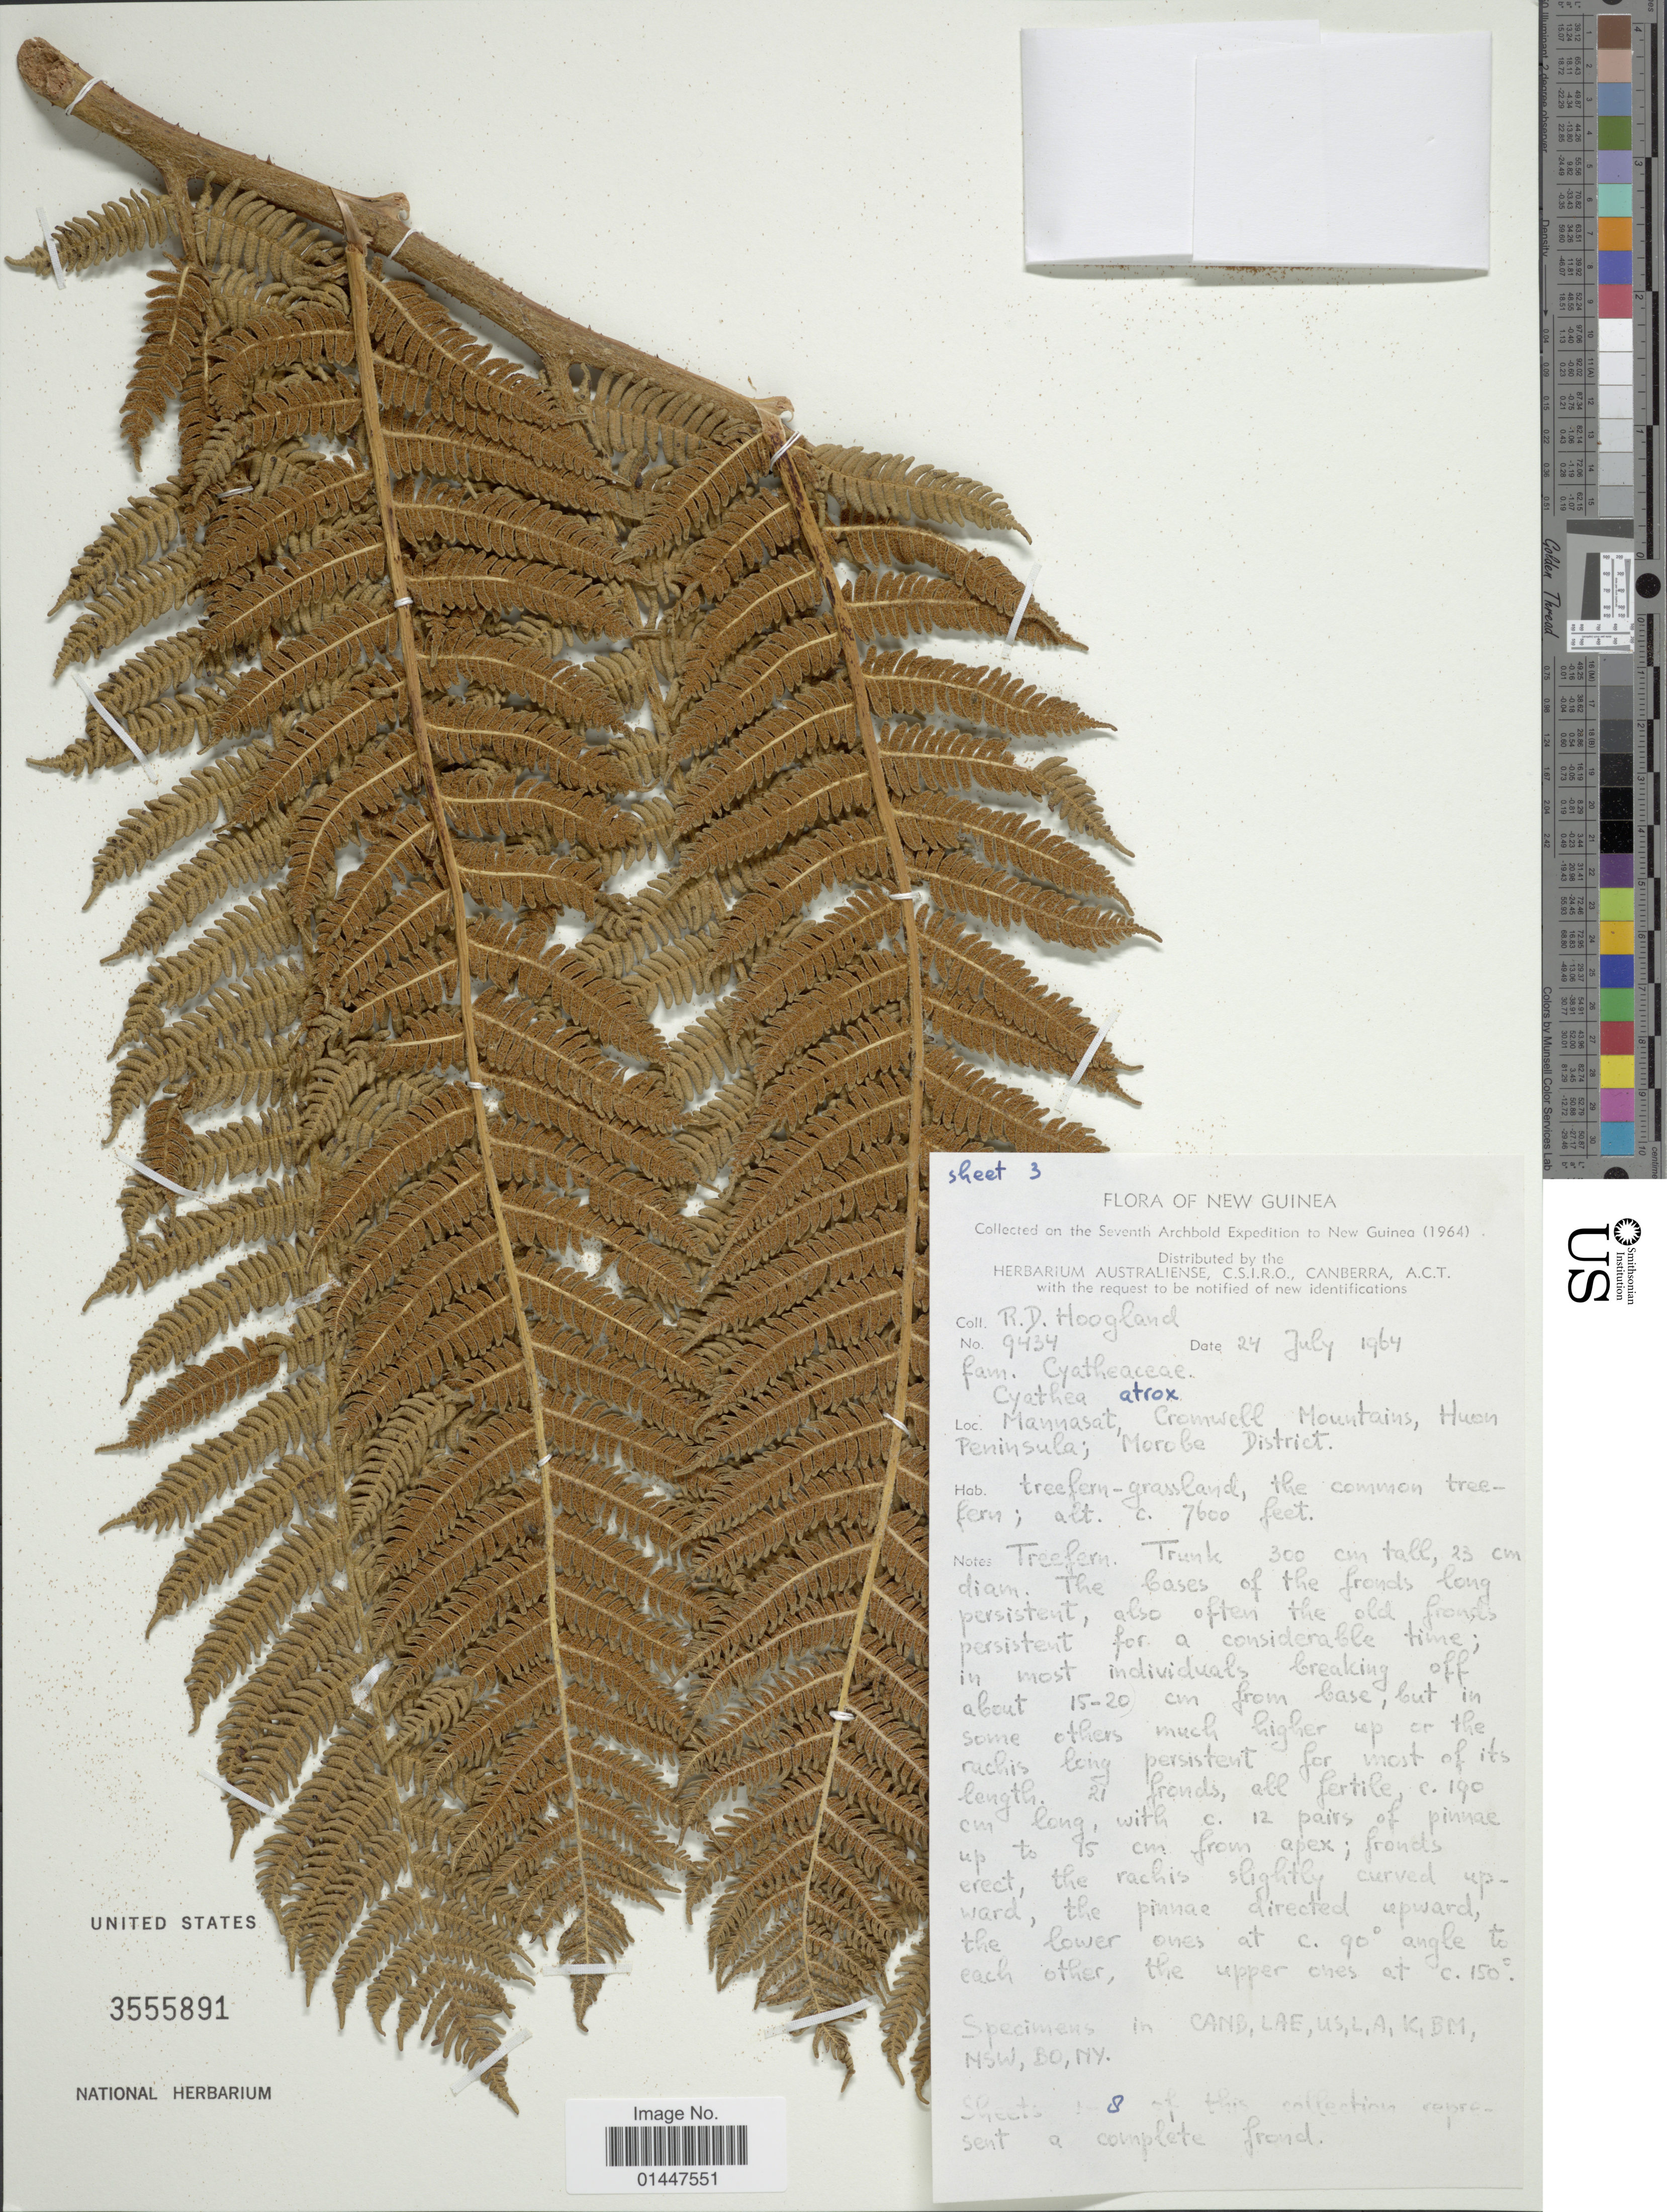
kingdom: Plantae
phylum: Tracheophyta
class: Polypodiopsida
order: Cyatheales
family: Cyatheaceae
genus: Sphaeropteris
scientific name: Sphaeropteris atrox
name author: (C. Chr.) R.M. Tryon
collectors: R. D. Hoogland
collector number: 9434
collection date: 1964-07-24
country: Papua New Guinea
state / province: Morobe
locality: New Guinea. Mannasat, Cromwell Mountains, Huon Peninsula; Morobe District.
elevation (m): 2316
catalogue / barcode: US 3555891